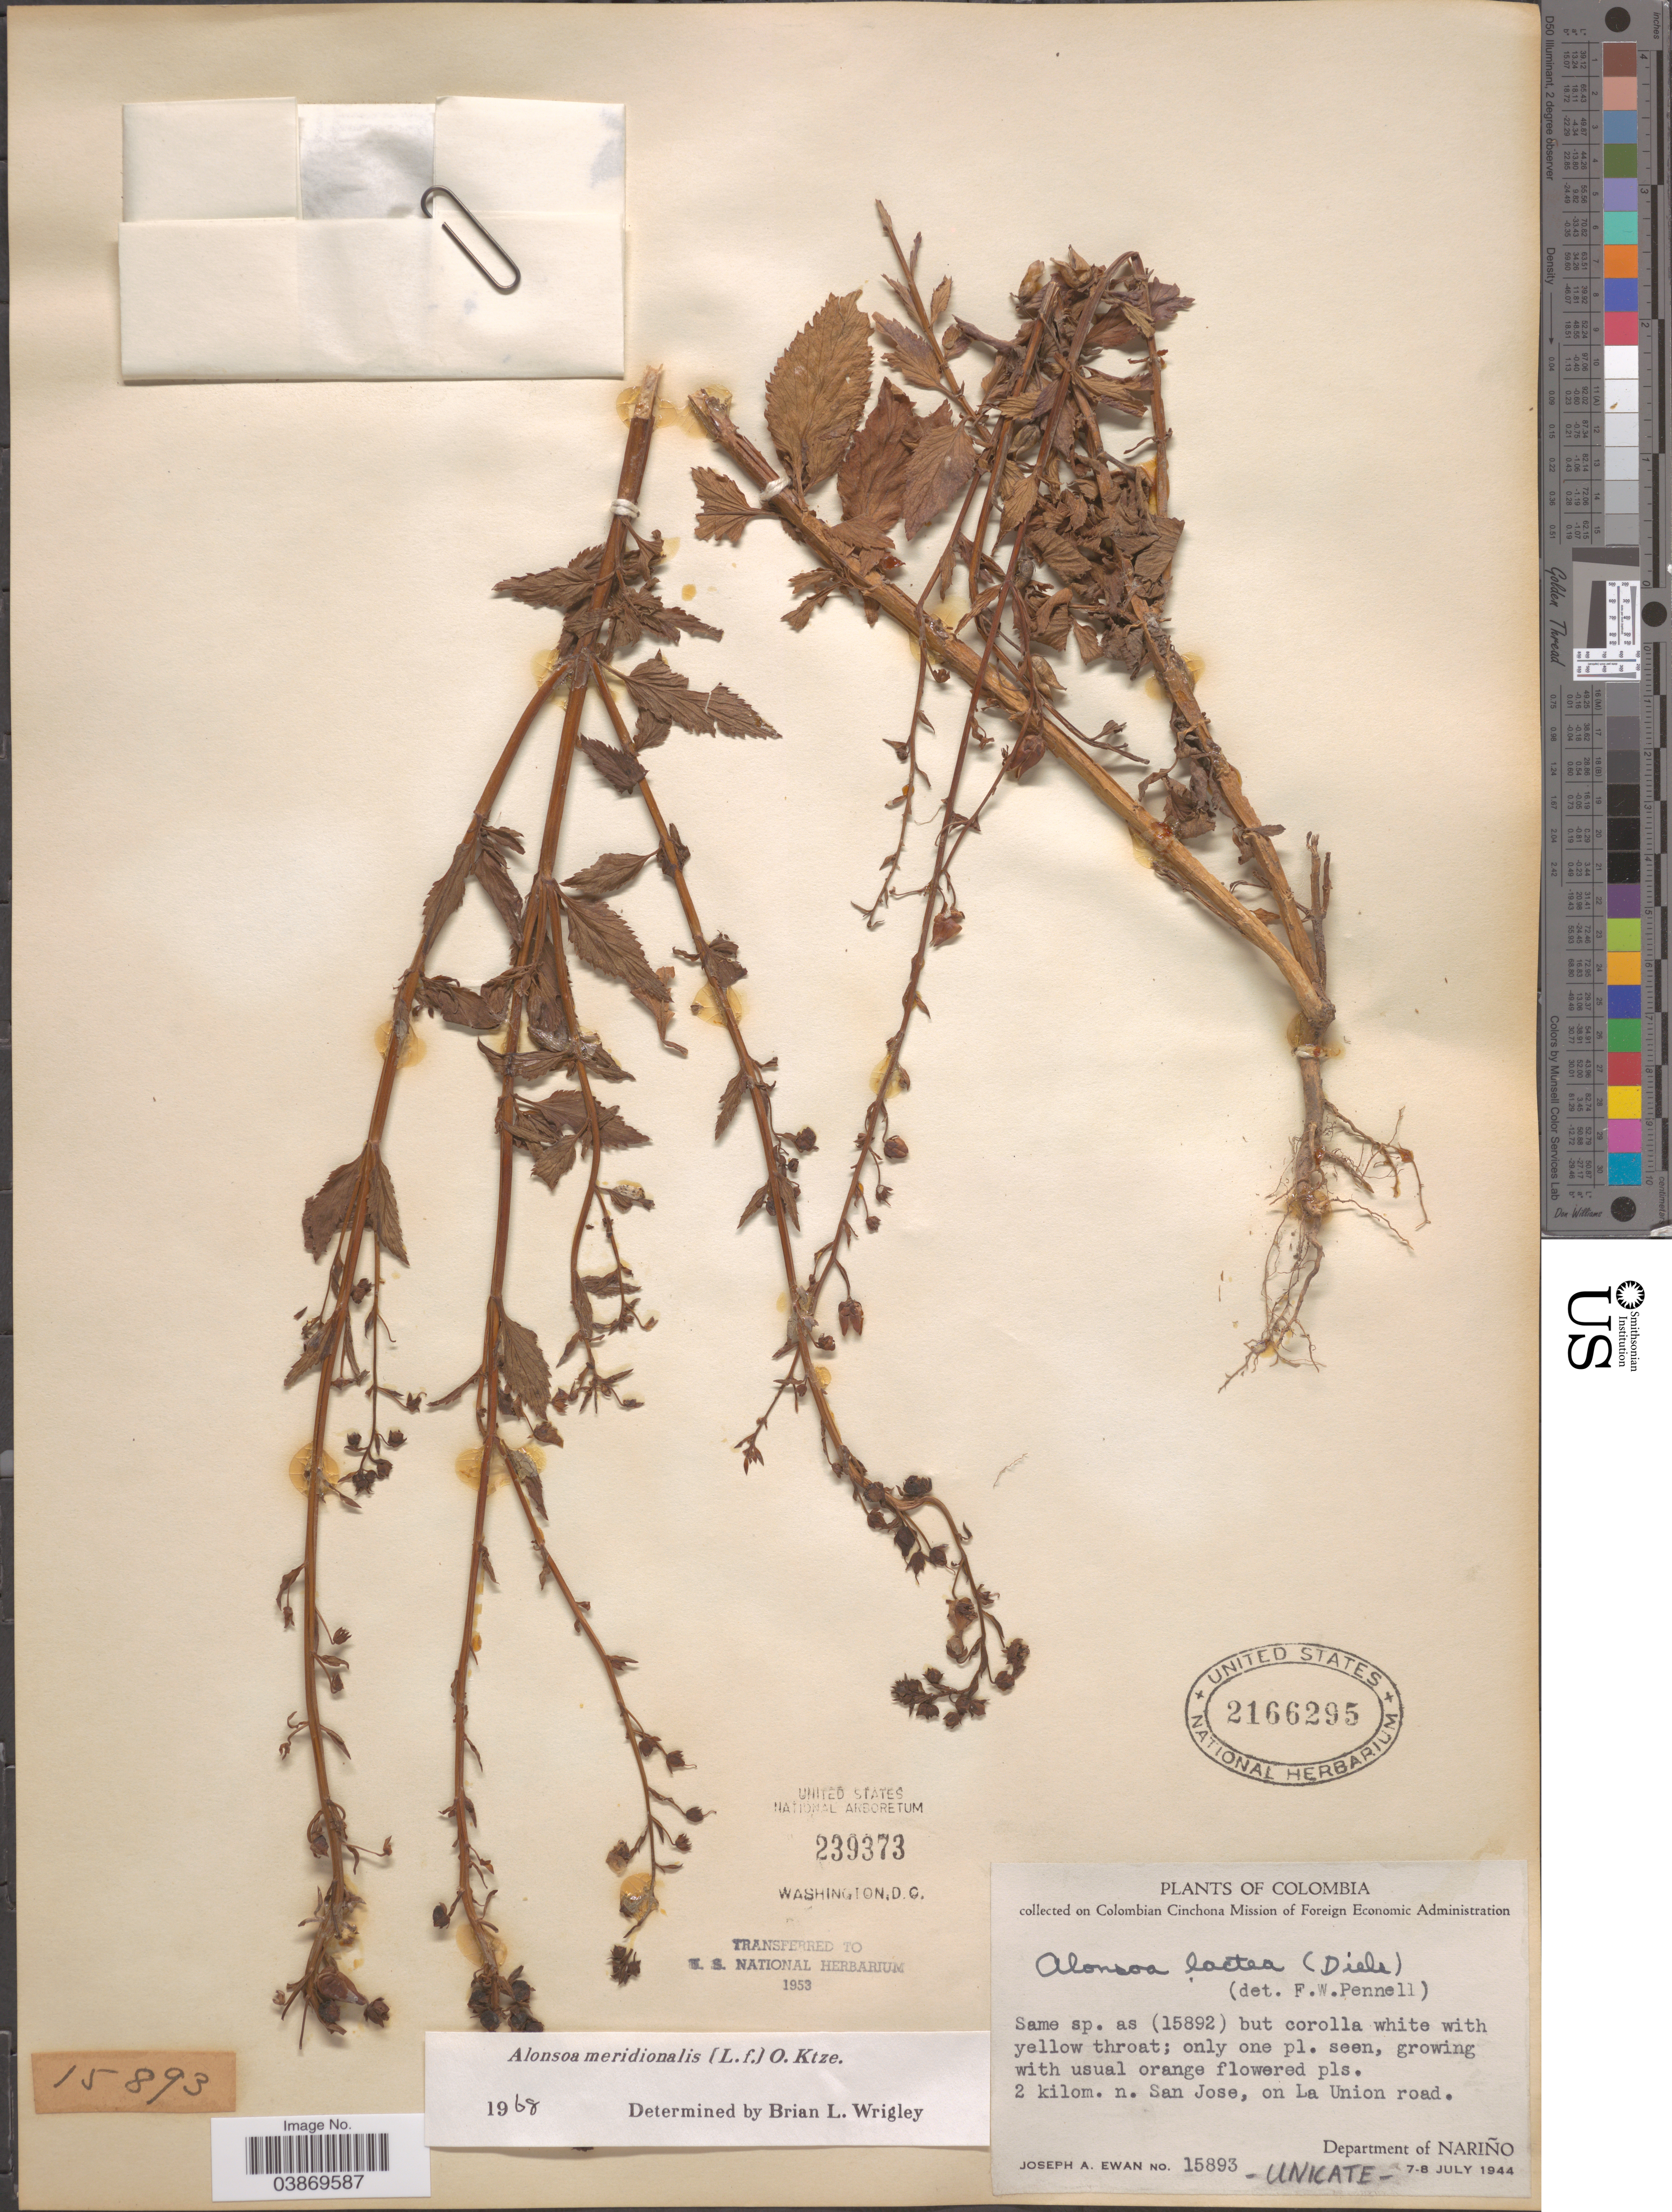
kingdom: Plantae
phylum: Tracheophyta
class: Magnoliopsida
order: Lamiales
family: Scrophulariaceae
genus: Alonsoa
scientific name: Alonsoa meridionalis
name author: (L. f.) Kuntze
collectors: J. A. Ewan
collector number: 15893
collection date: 1944-07-07/1944-07-08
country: Colombia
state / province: Nariño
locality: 2 kilom. n. San Jose, on La Union road. Department of Nariño.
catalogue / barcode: US 2166295